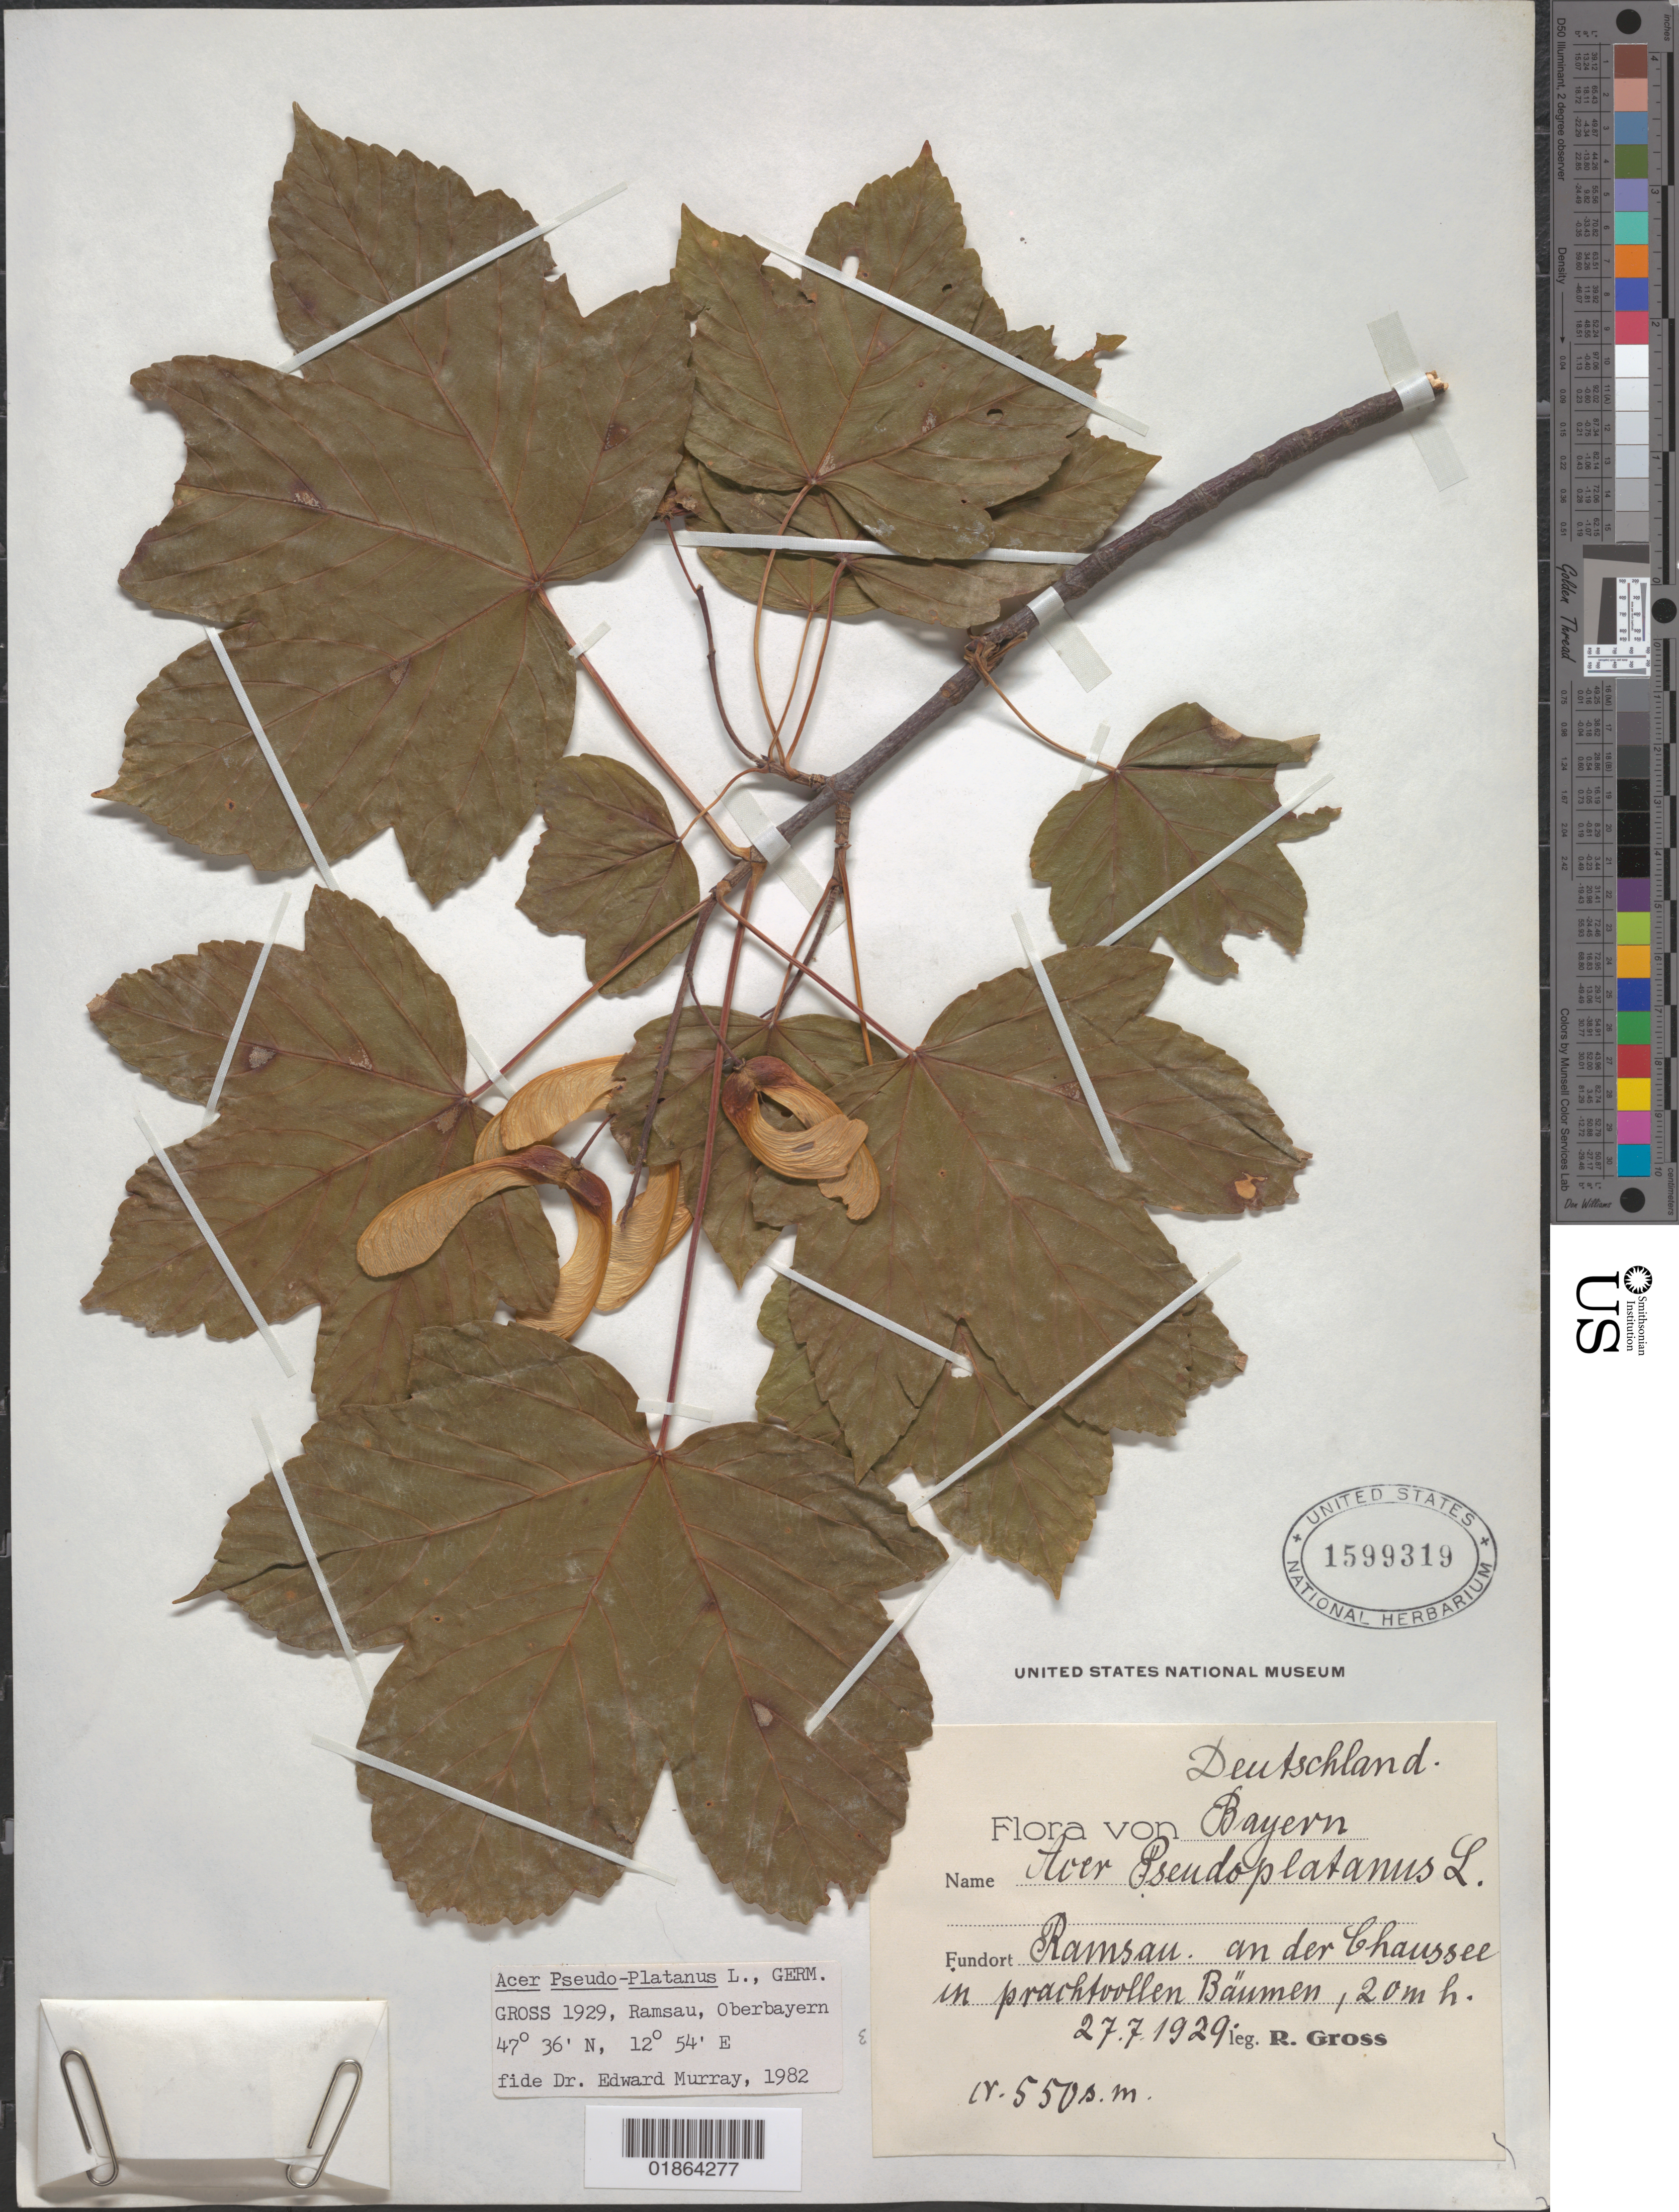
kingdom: Plantae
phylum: Tracheophyta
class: Magnoliopsida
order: Sapindales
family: Sapindaceae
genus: Acer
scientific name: Acer pseudoplatanus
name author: L.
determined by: Murray, Edward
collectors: R. Gross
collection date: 1929-07-27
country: Germany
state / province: Bayern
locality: Ramsau, an der Chaussee in prashtoollen Bäumen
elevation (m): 550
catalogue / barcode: US 1599319